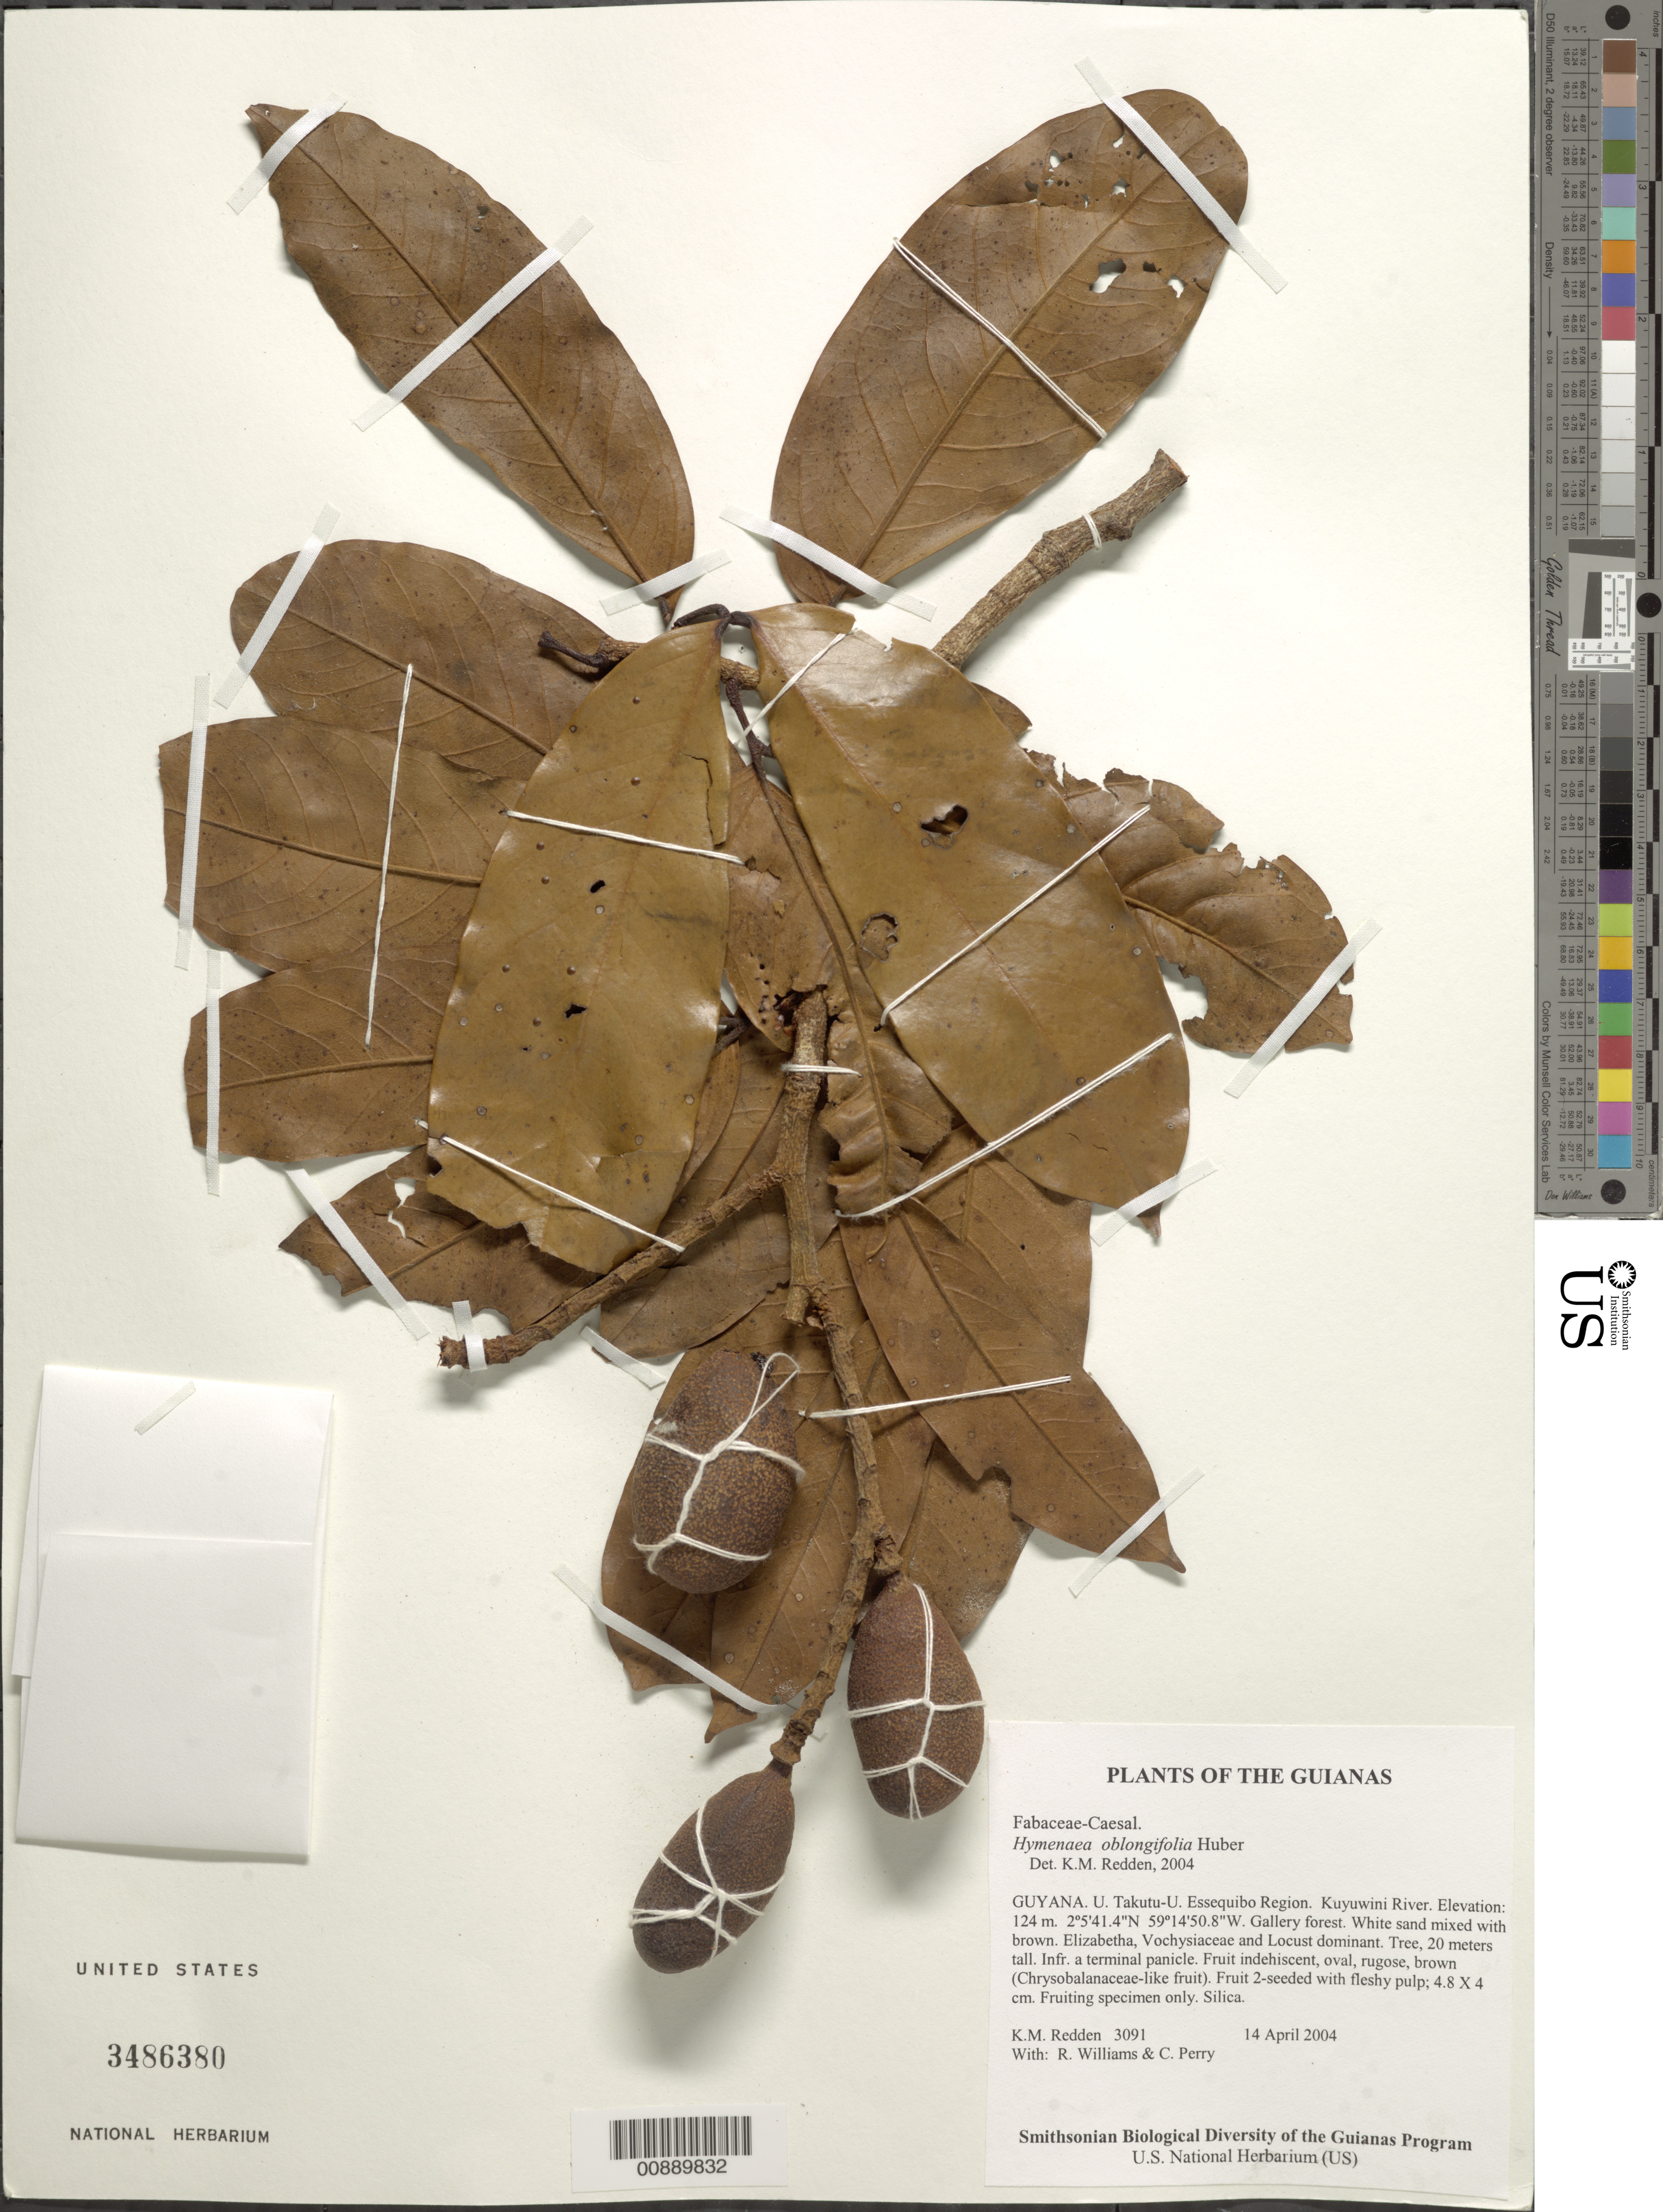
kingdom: Plantae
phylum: Tracheophyta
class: Magnoliopsida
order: Fabales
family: Fabaceae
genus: Hymenaea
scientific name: Hymenaea oblongifolia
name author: Huber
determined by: Redden, K. M.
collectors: K. M. Redden, R. Williams & C. Perry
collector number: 3091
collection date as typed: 14 April 2004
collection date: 2004-04-14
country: Guyana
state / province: U. Takutu-U. Essequibo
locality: Kuyuwini River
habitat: Gallery forest. White sand mixed with brown. Elizabetha, Vochysiaceae and Locust dominant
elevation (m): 124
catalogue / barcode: US 3486380